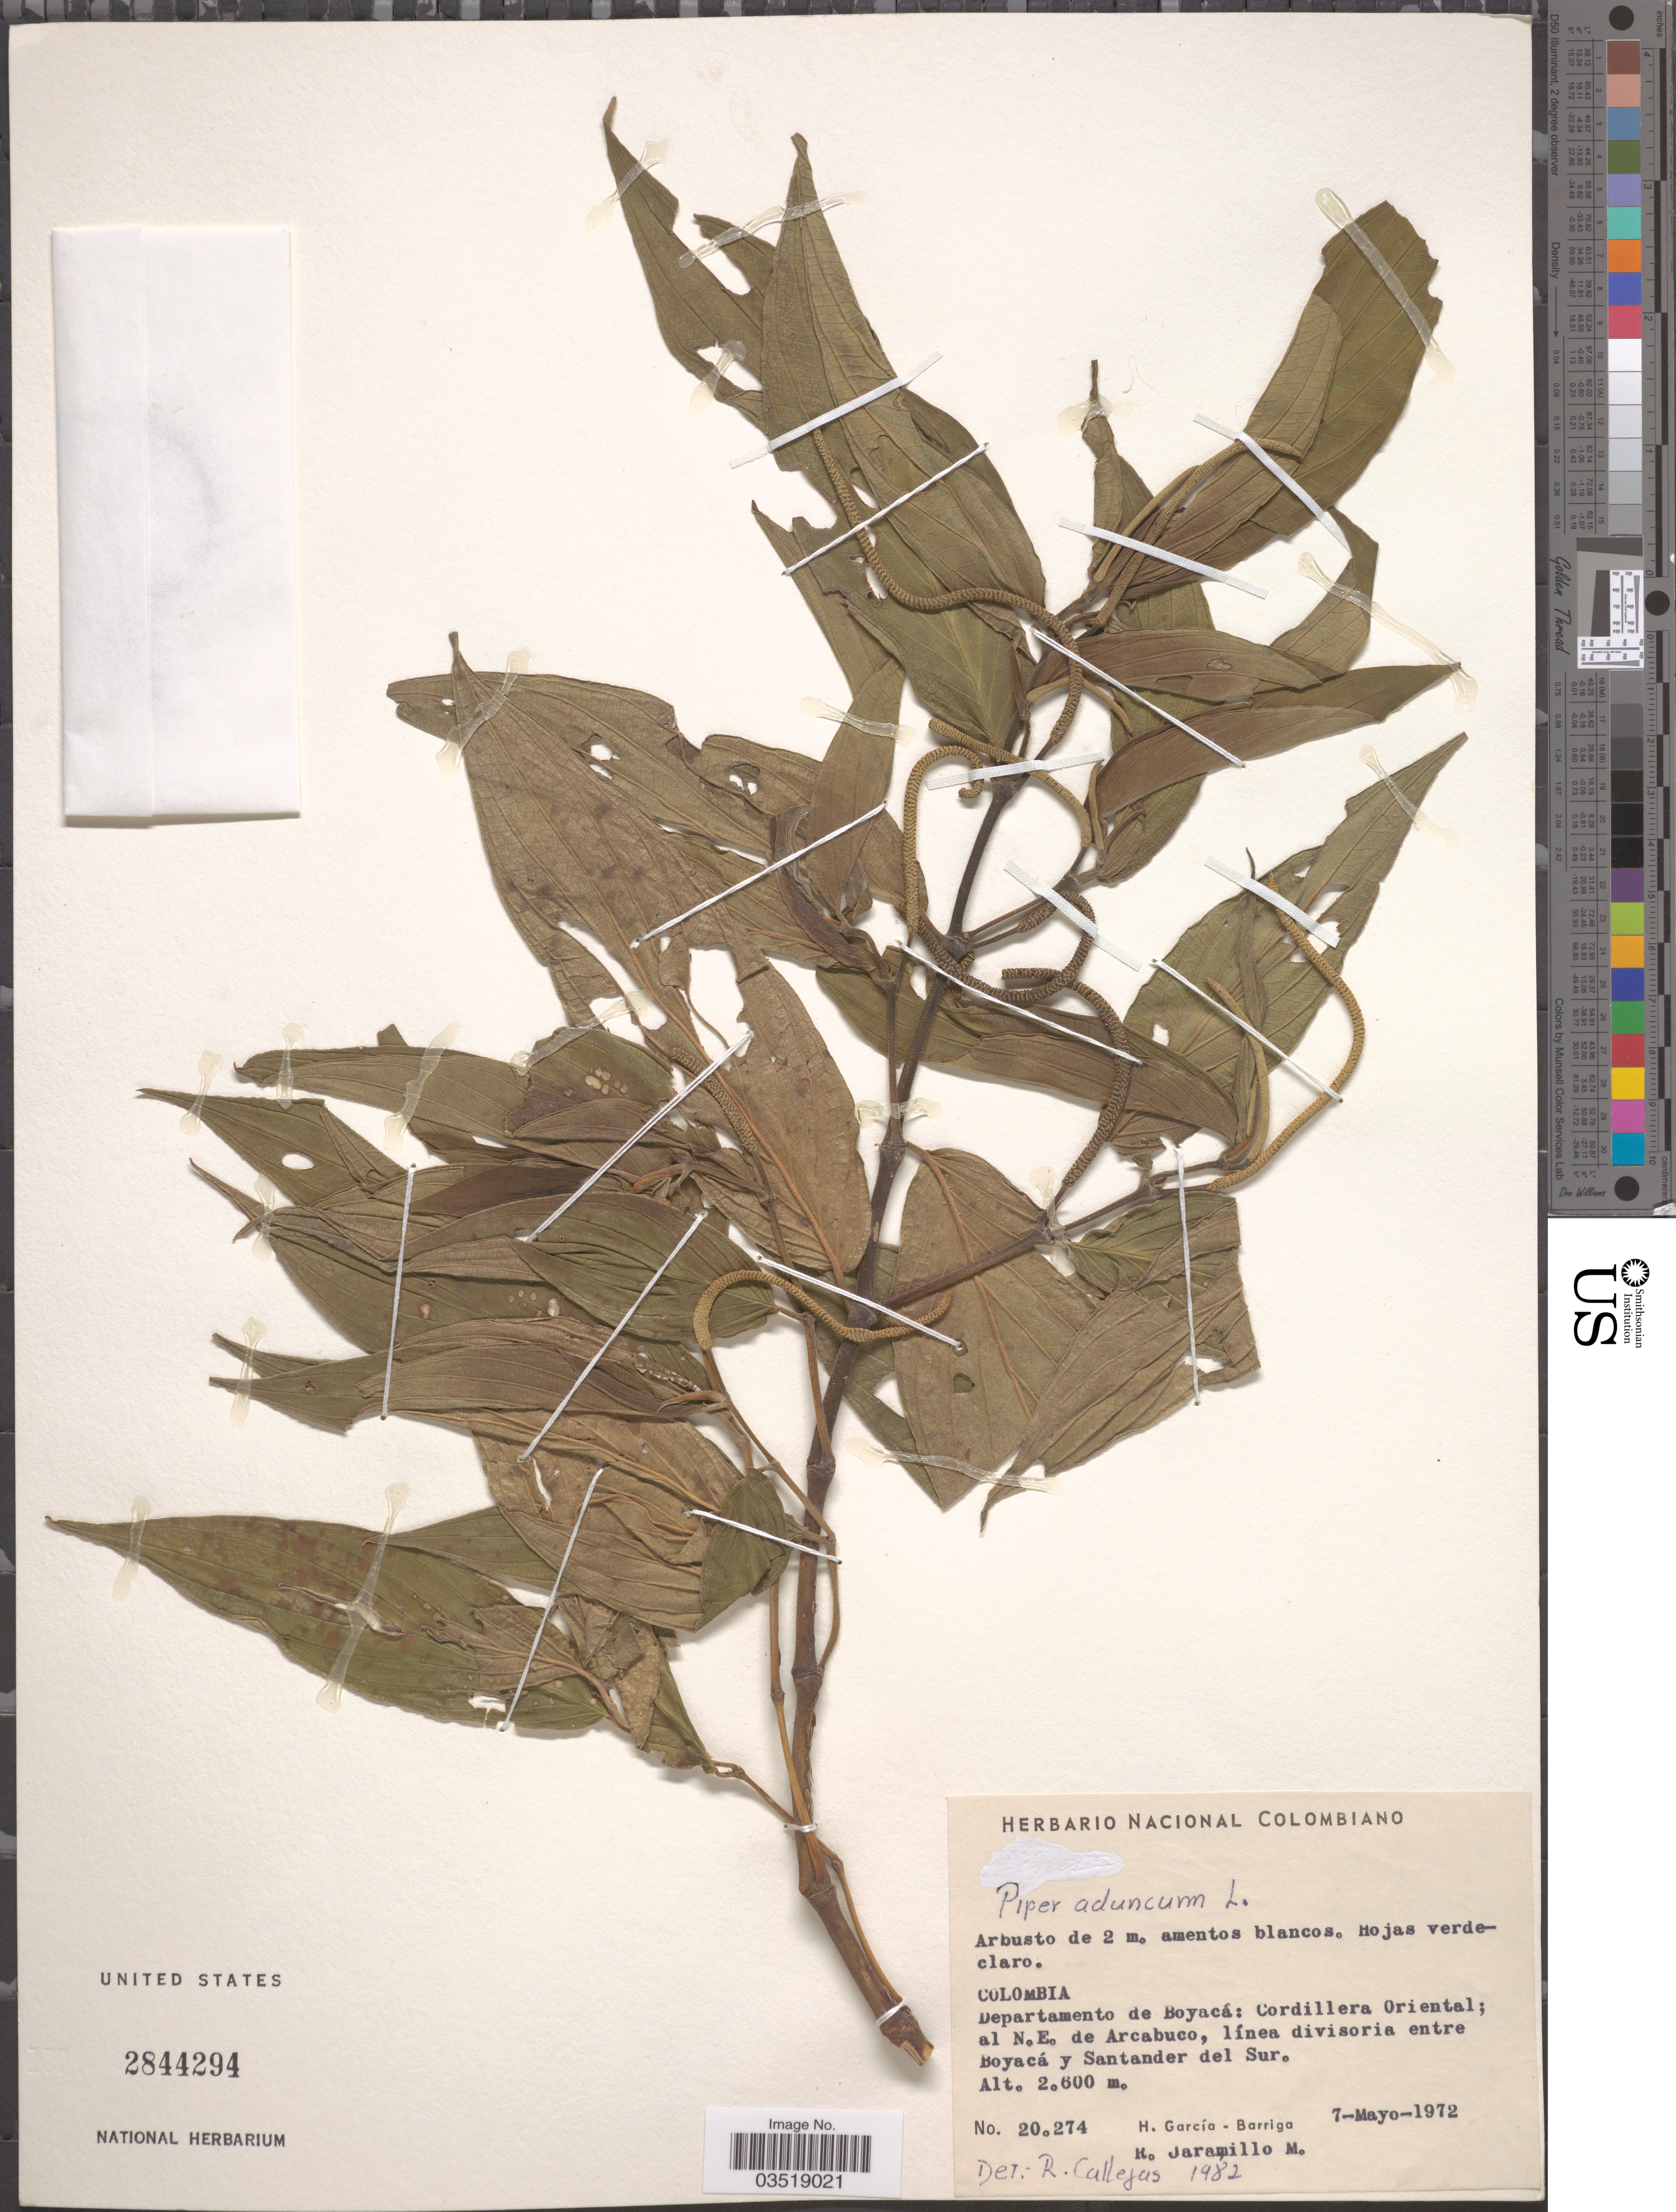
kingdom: Plantae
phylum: Tracheophyta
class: Magnoliopsida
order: Piperales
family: Piperaceae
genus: Piper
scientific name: Piper aduncum var. aduncum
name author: L.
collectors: H. García Barriga & R. Jaramillo M.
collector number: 20274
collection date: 1972-05-07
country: Colombia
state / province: Boyacá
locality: Departamento de Boyacá: Cordillera Oriental; al N.E. de Arcabuco, línea divisoria entre Boyacá y Santander del Sur.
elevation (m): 2600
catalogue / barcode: US 2844294